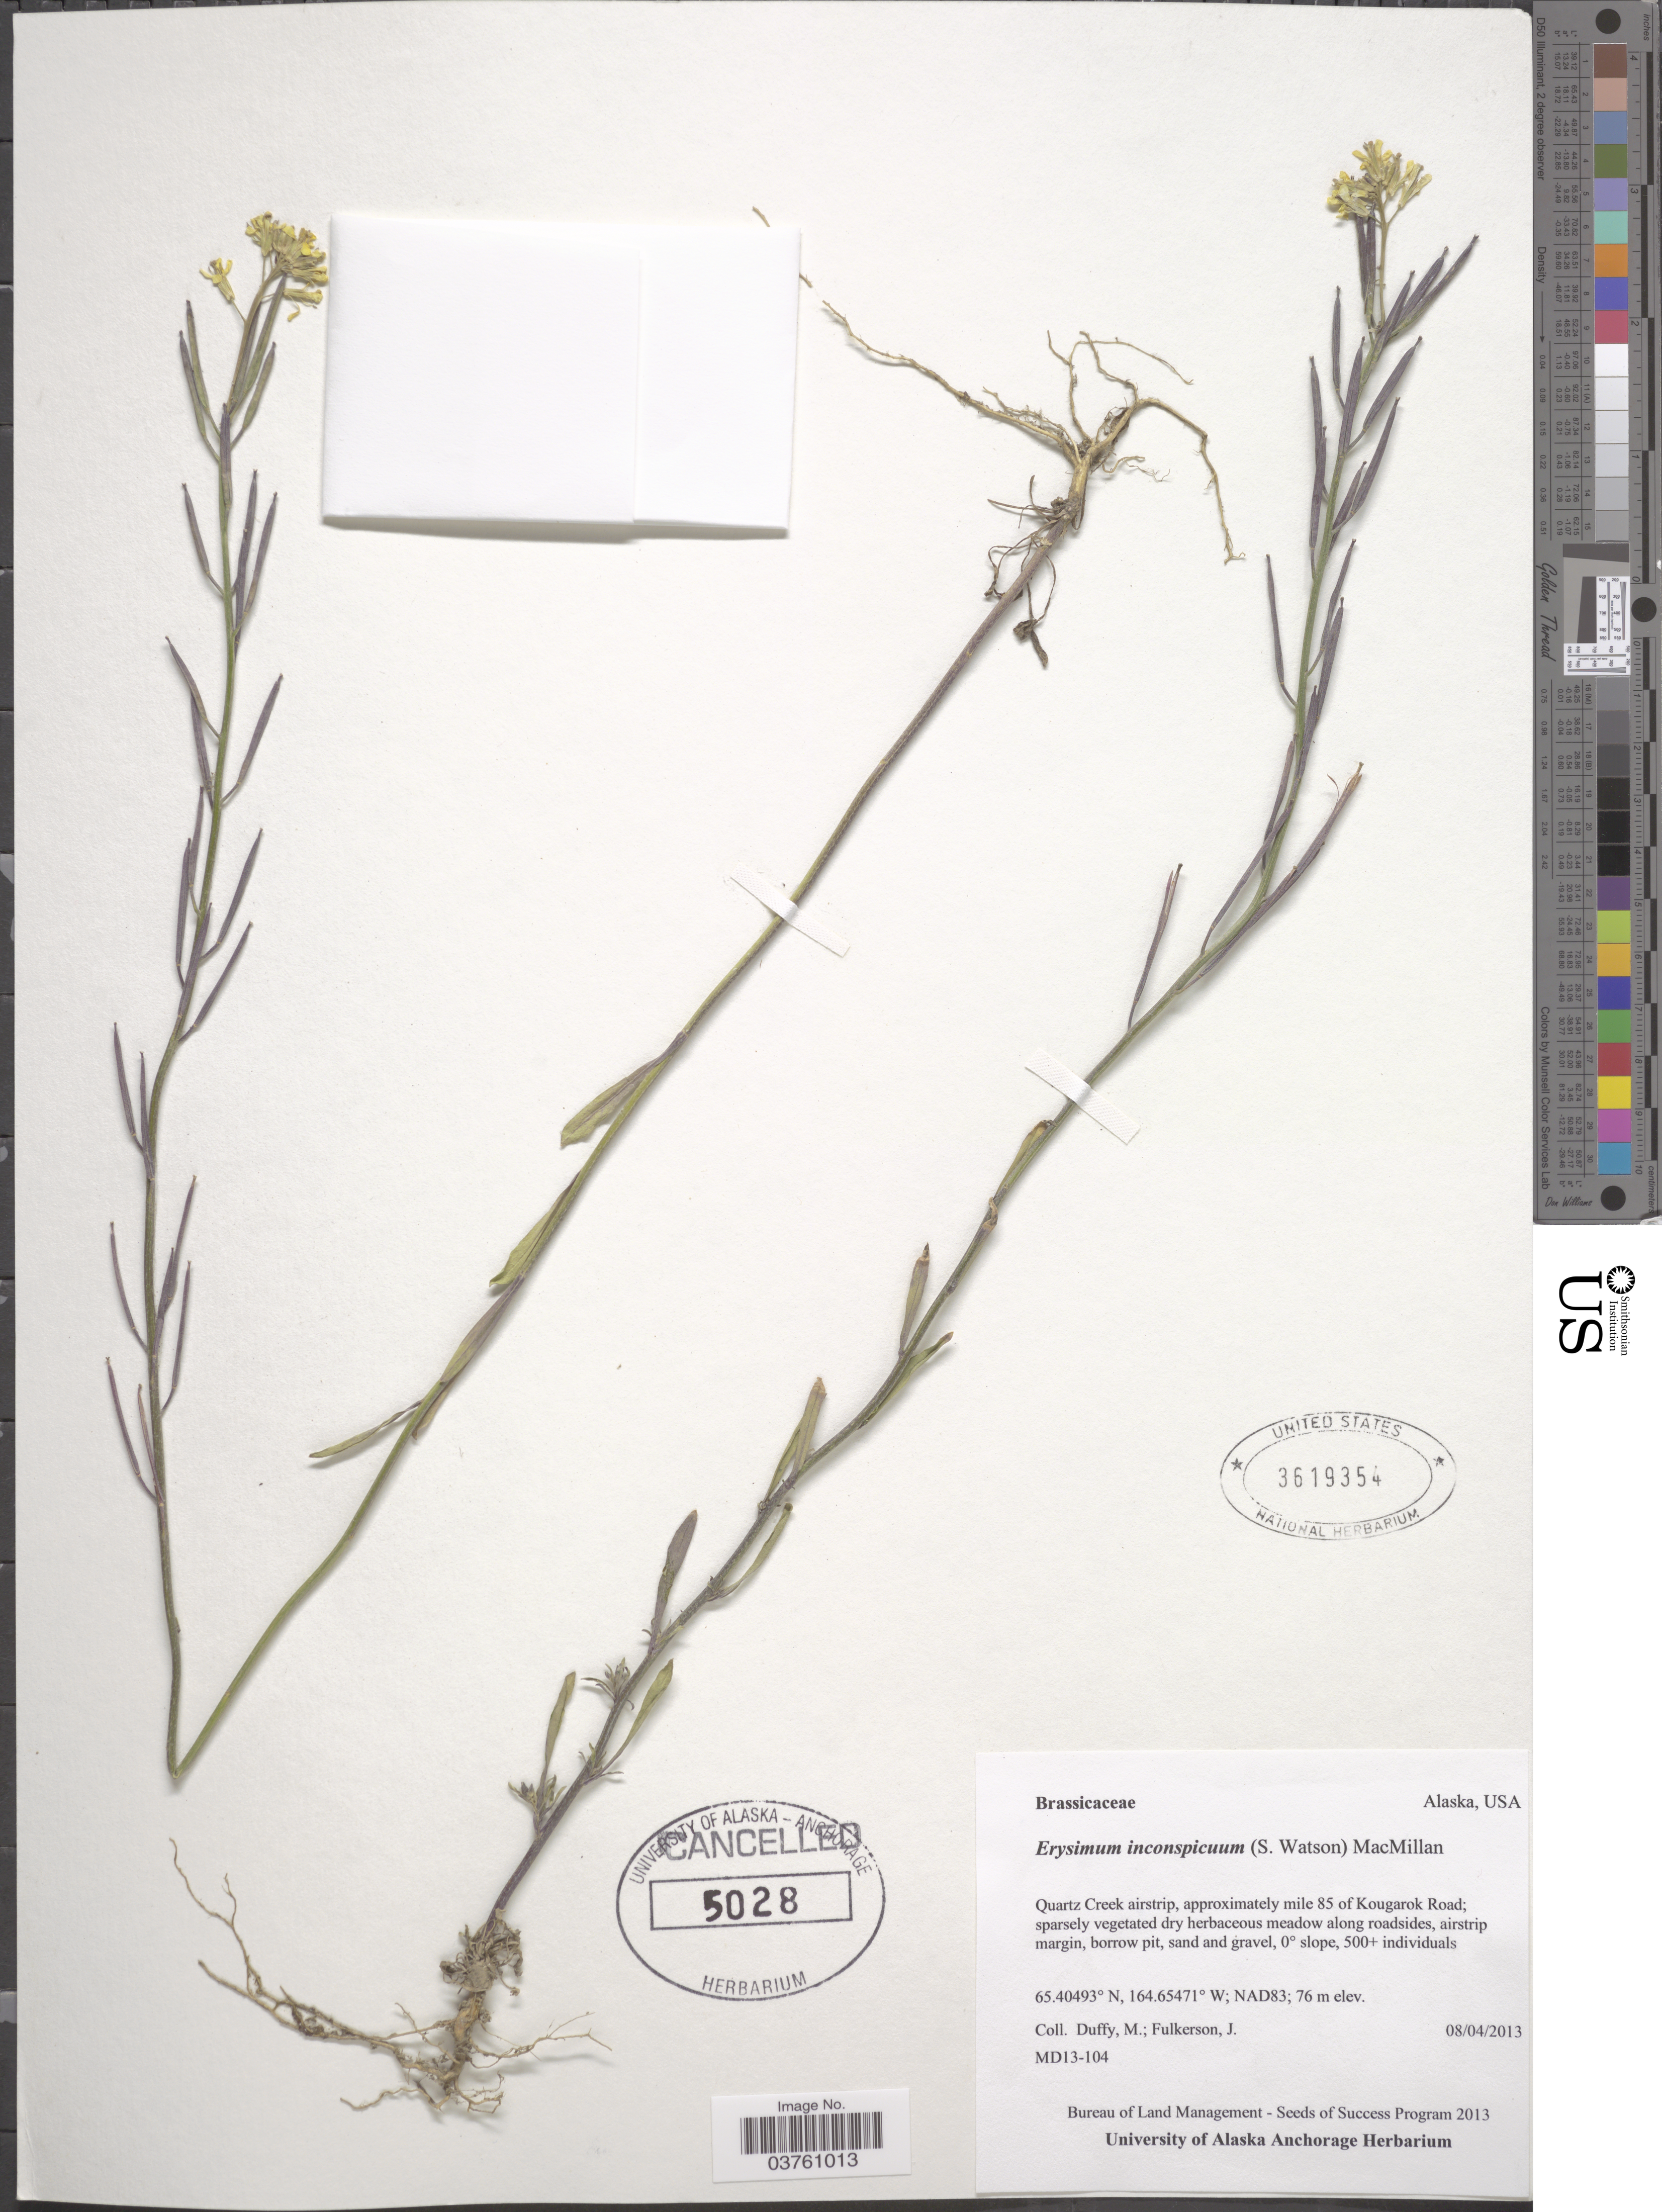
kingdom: Plantae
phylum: Tracheophyta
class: Magnoliopsida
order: Brassicales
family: Brassicaceae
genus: Erysimum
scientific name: Erysimum inconspicuum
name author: (S. Watson) MacMill.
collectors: M. Duffy & J. Fulkerson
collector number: MD13-104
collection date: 2013-08-04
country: United States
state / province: Alaska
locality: Quartz Creek airstrip, appoximately mile 85 of Kougarok Road. NAD83.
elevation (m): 76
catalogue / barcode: US 3619354